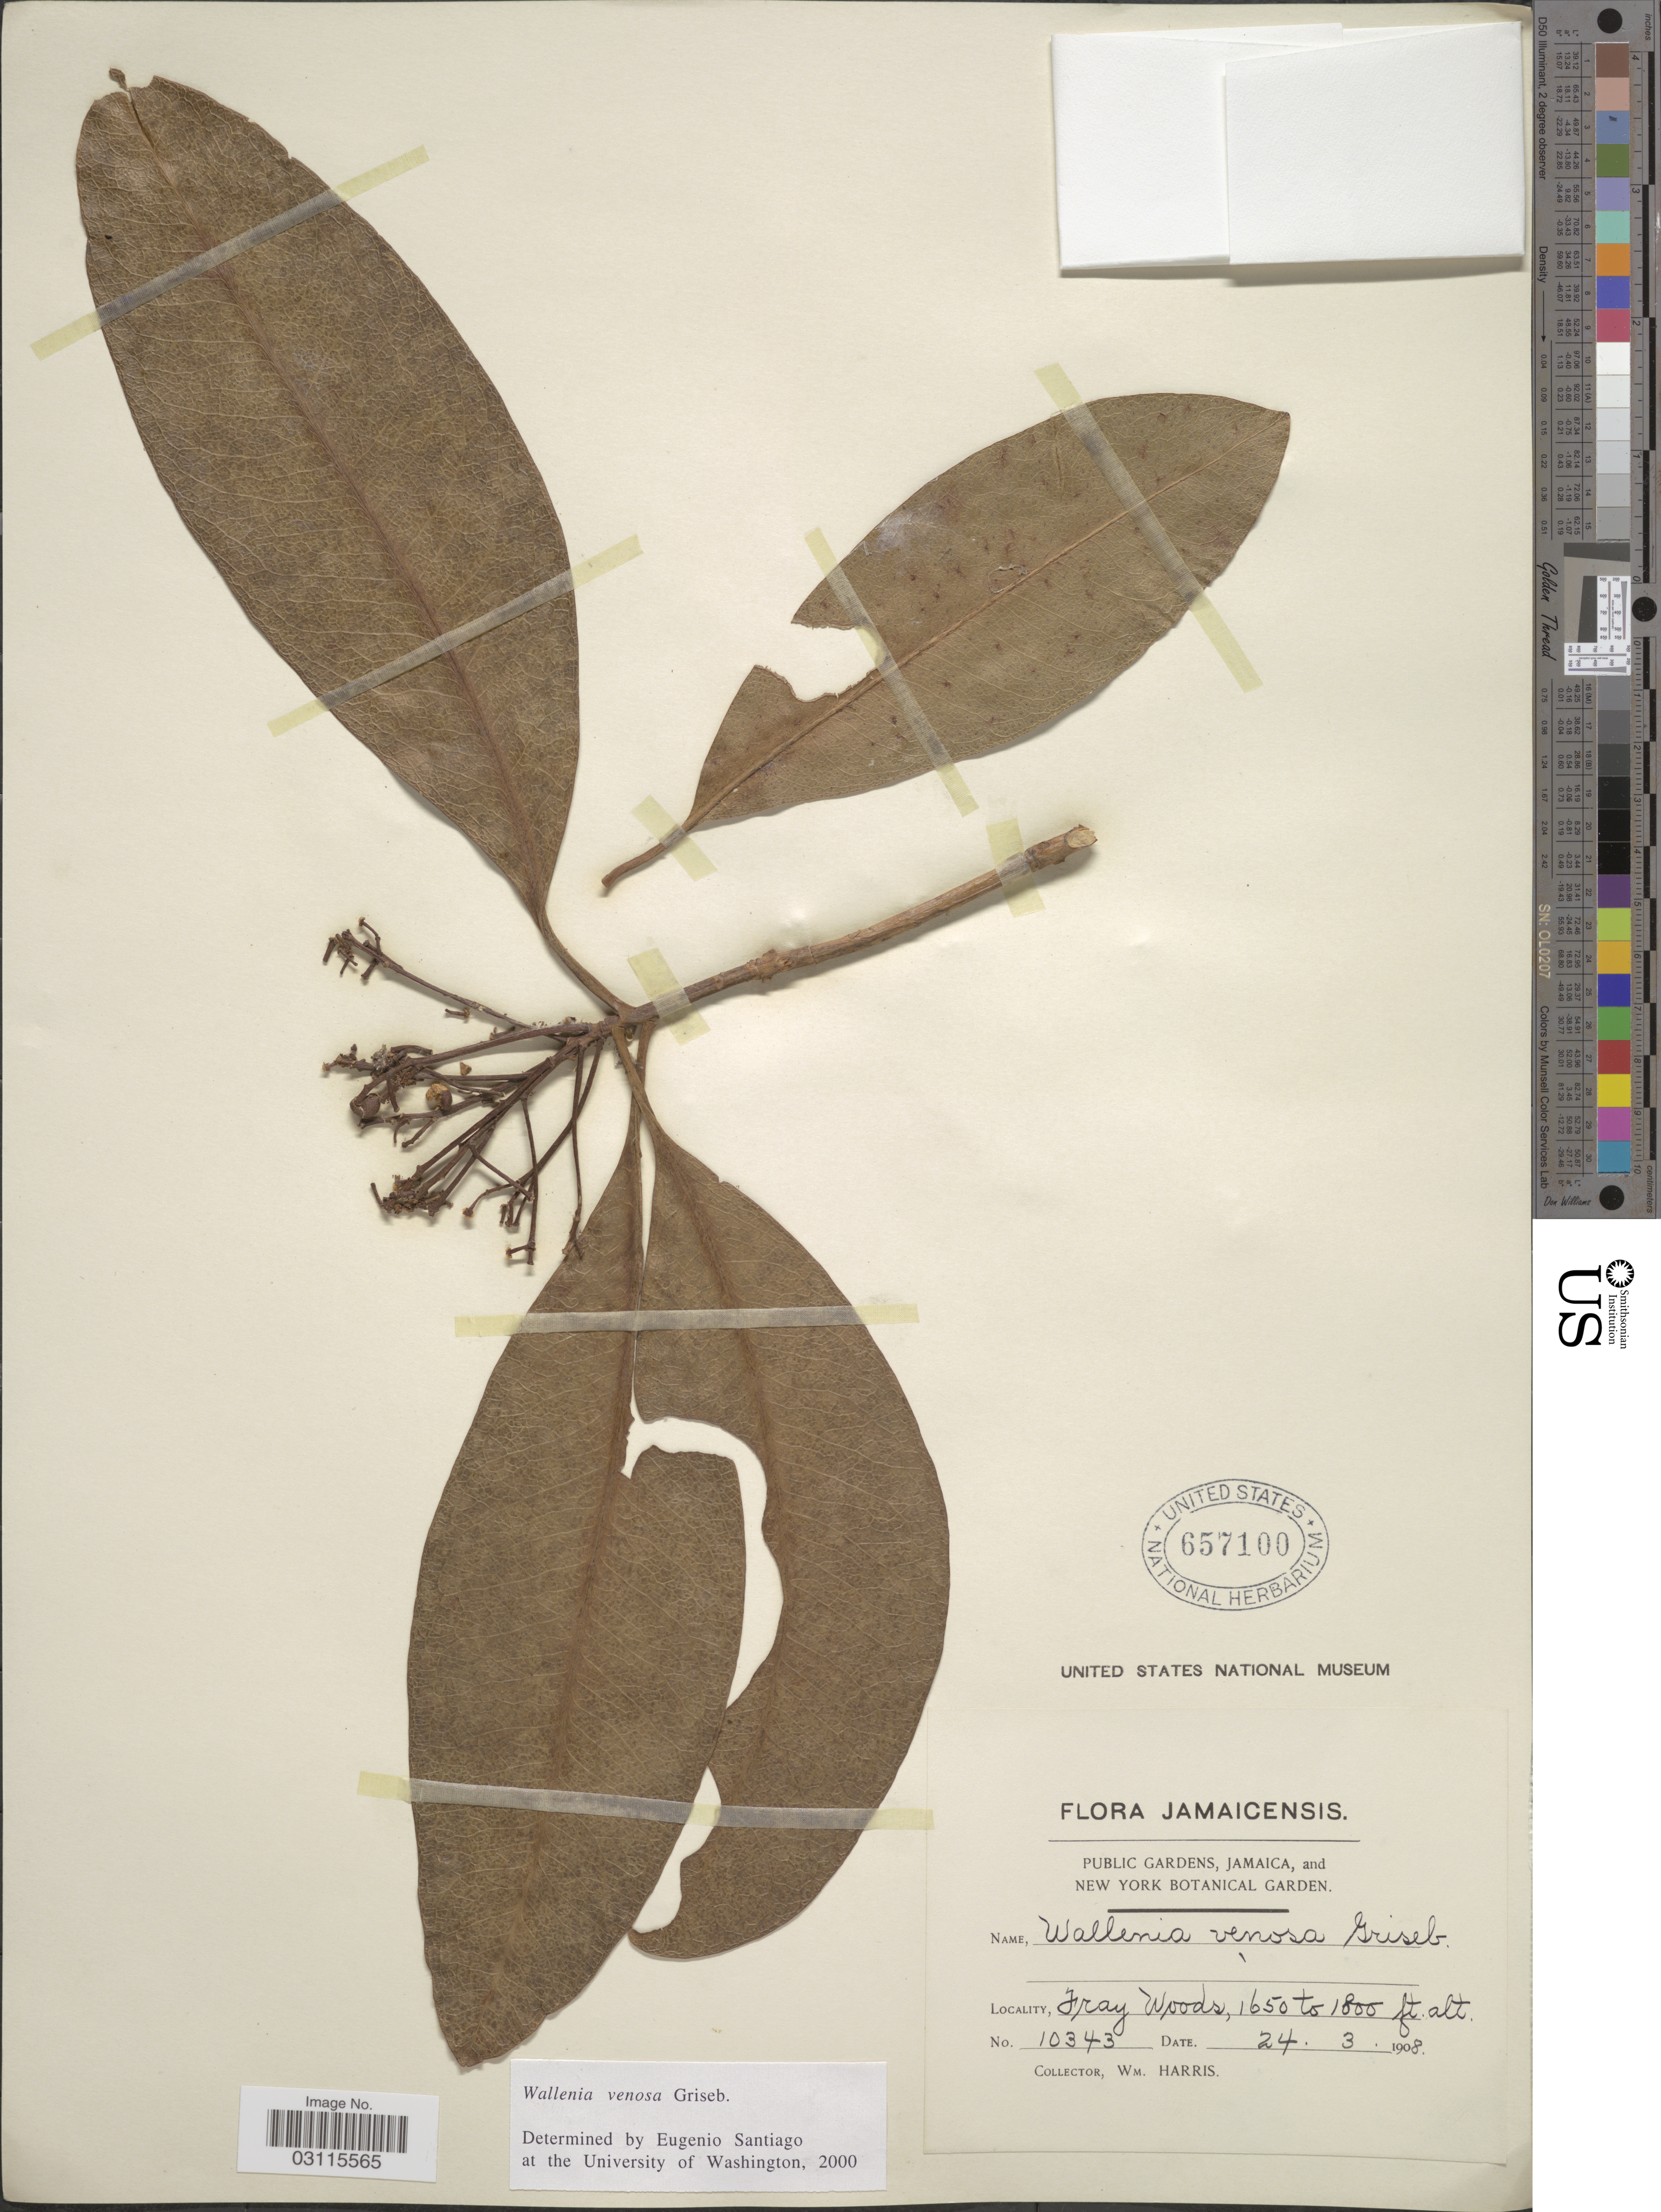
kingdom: Plantae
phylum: Tracheophyta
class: Magnoliopsida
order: Ericales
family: Primulaceae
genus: Wallenia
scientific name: Wallenia venosa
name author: Griseb.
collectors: W. H. Harris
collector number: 10343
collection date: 1908-03-24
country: Jamaica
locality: Fray Woods.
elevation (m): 503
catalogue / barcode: US 657100